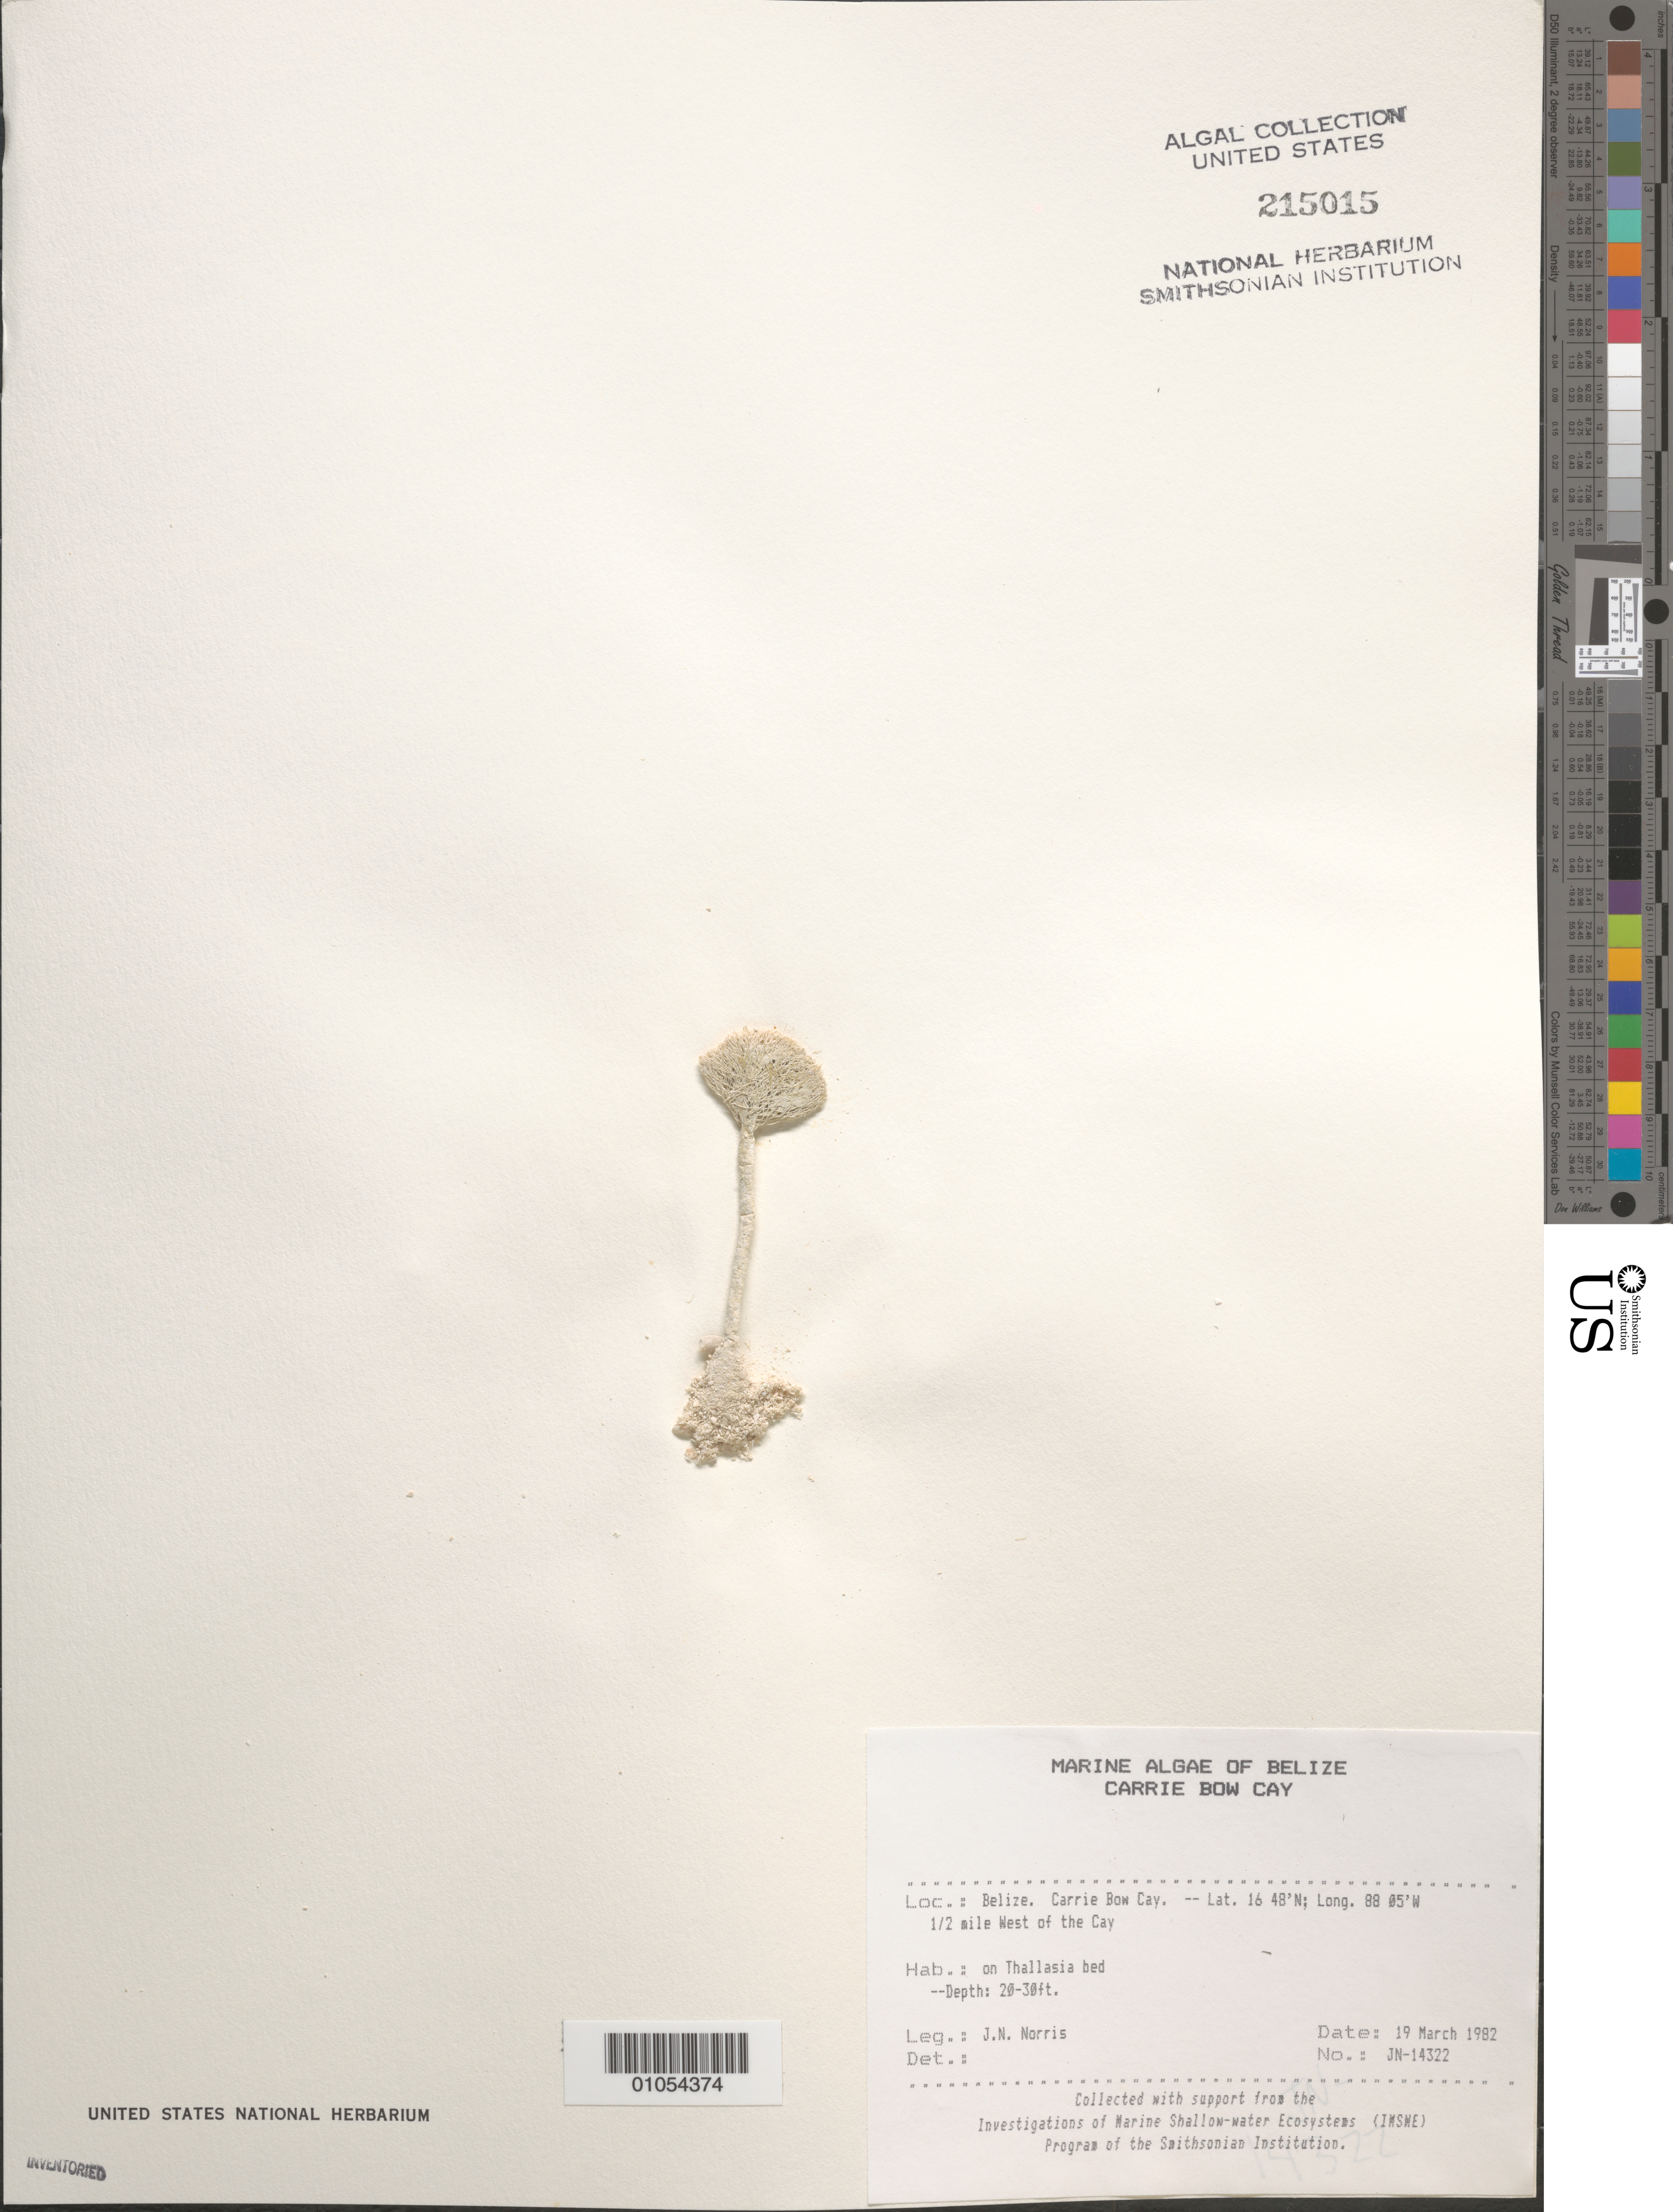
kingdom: Plantae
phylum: Chlorophyta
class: Ulvophyceae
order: Bryopsidales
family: Udoteaceae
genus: Penicillus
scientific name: Penicillus sp.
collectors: J. N. Norris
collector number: JN-14322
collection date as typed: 19 Mar 1982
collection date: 1982-03-19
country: Belize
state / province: Stann Creek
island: Carrie Bow Cay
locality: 1/2 mile west of Carrie Bow Cay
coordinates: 16 48'N, 88 05'W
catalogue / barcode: US 215015